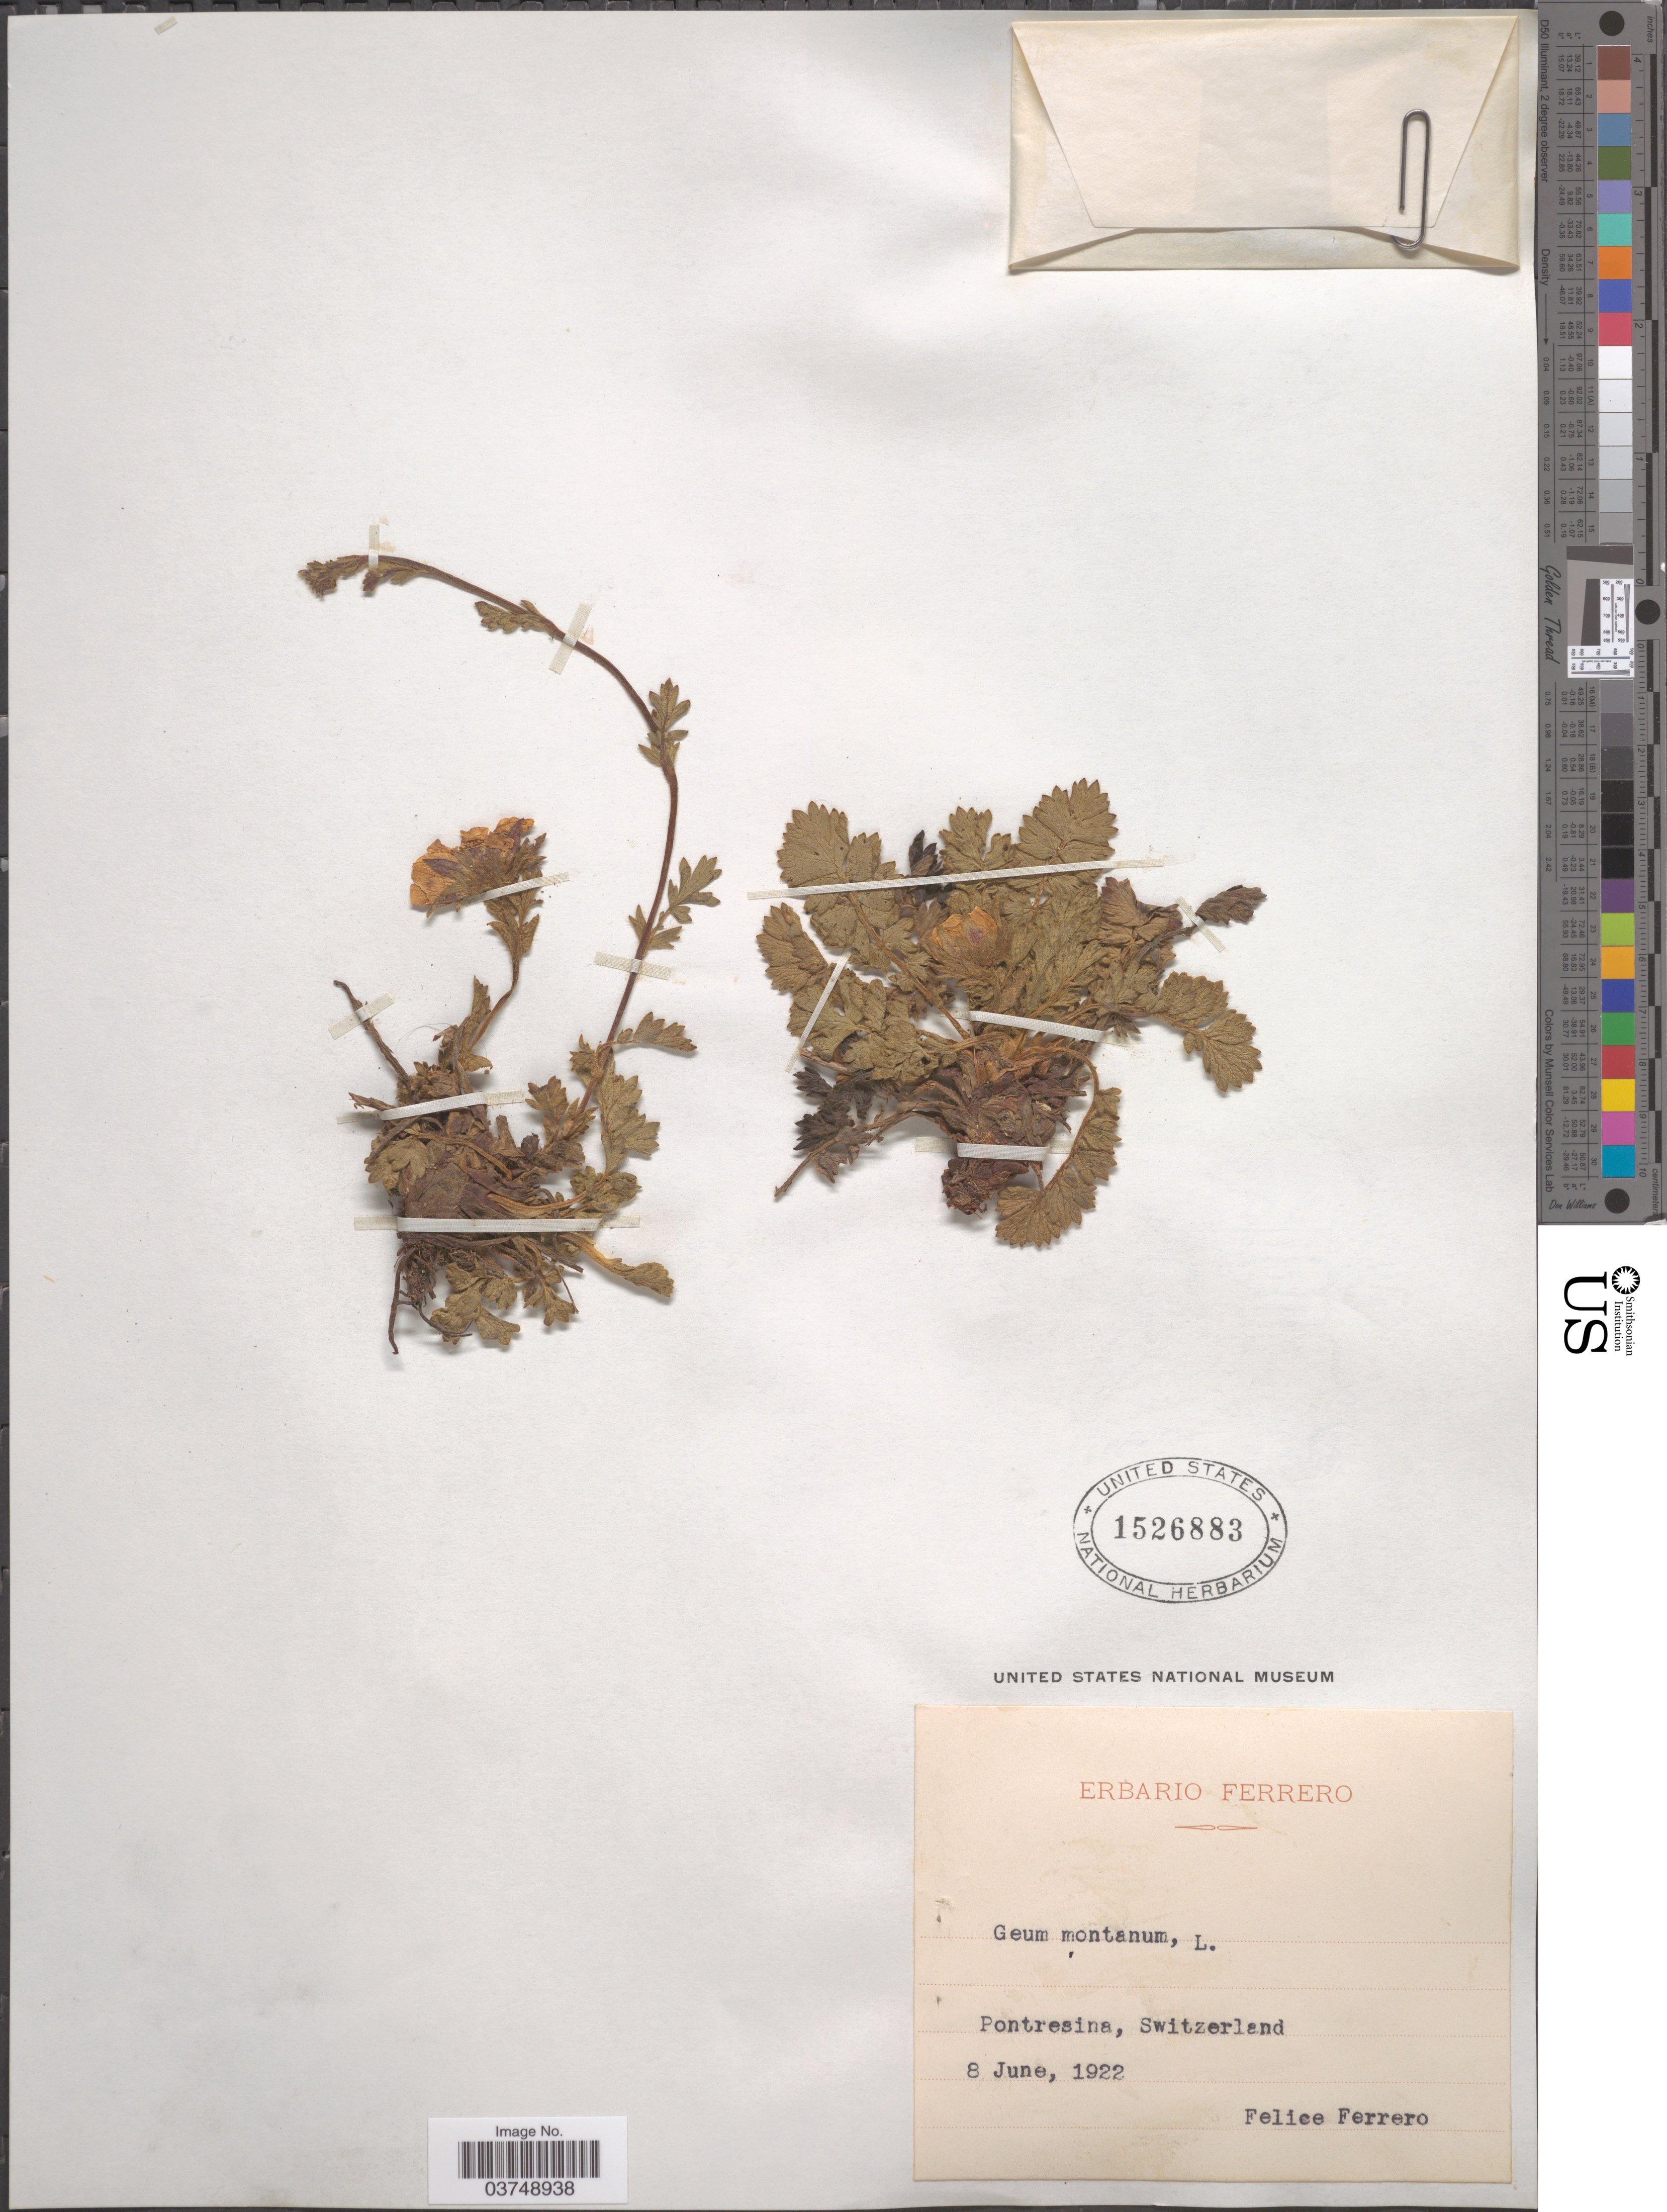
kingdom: Plantae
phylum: Tracheophyta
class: Magnoliopsida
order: Rosales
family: Rosaceae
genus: Geum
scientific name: Geum montanum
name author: L.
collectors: F. Ferrero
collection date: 1922-06-08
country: Switzerland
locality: Pontresina.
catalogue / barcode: US 1526883